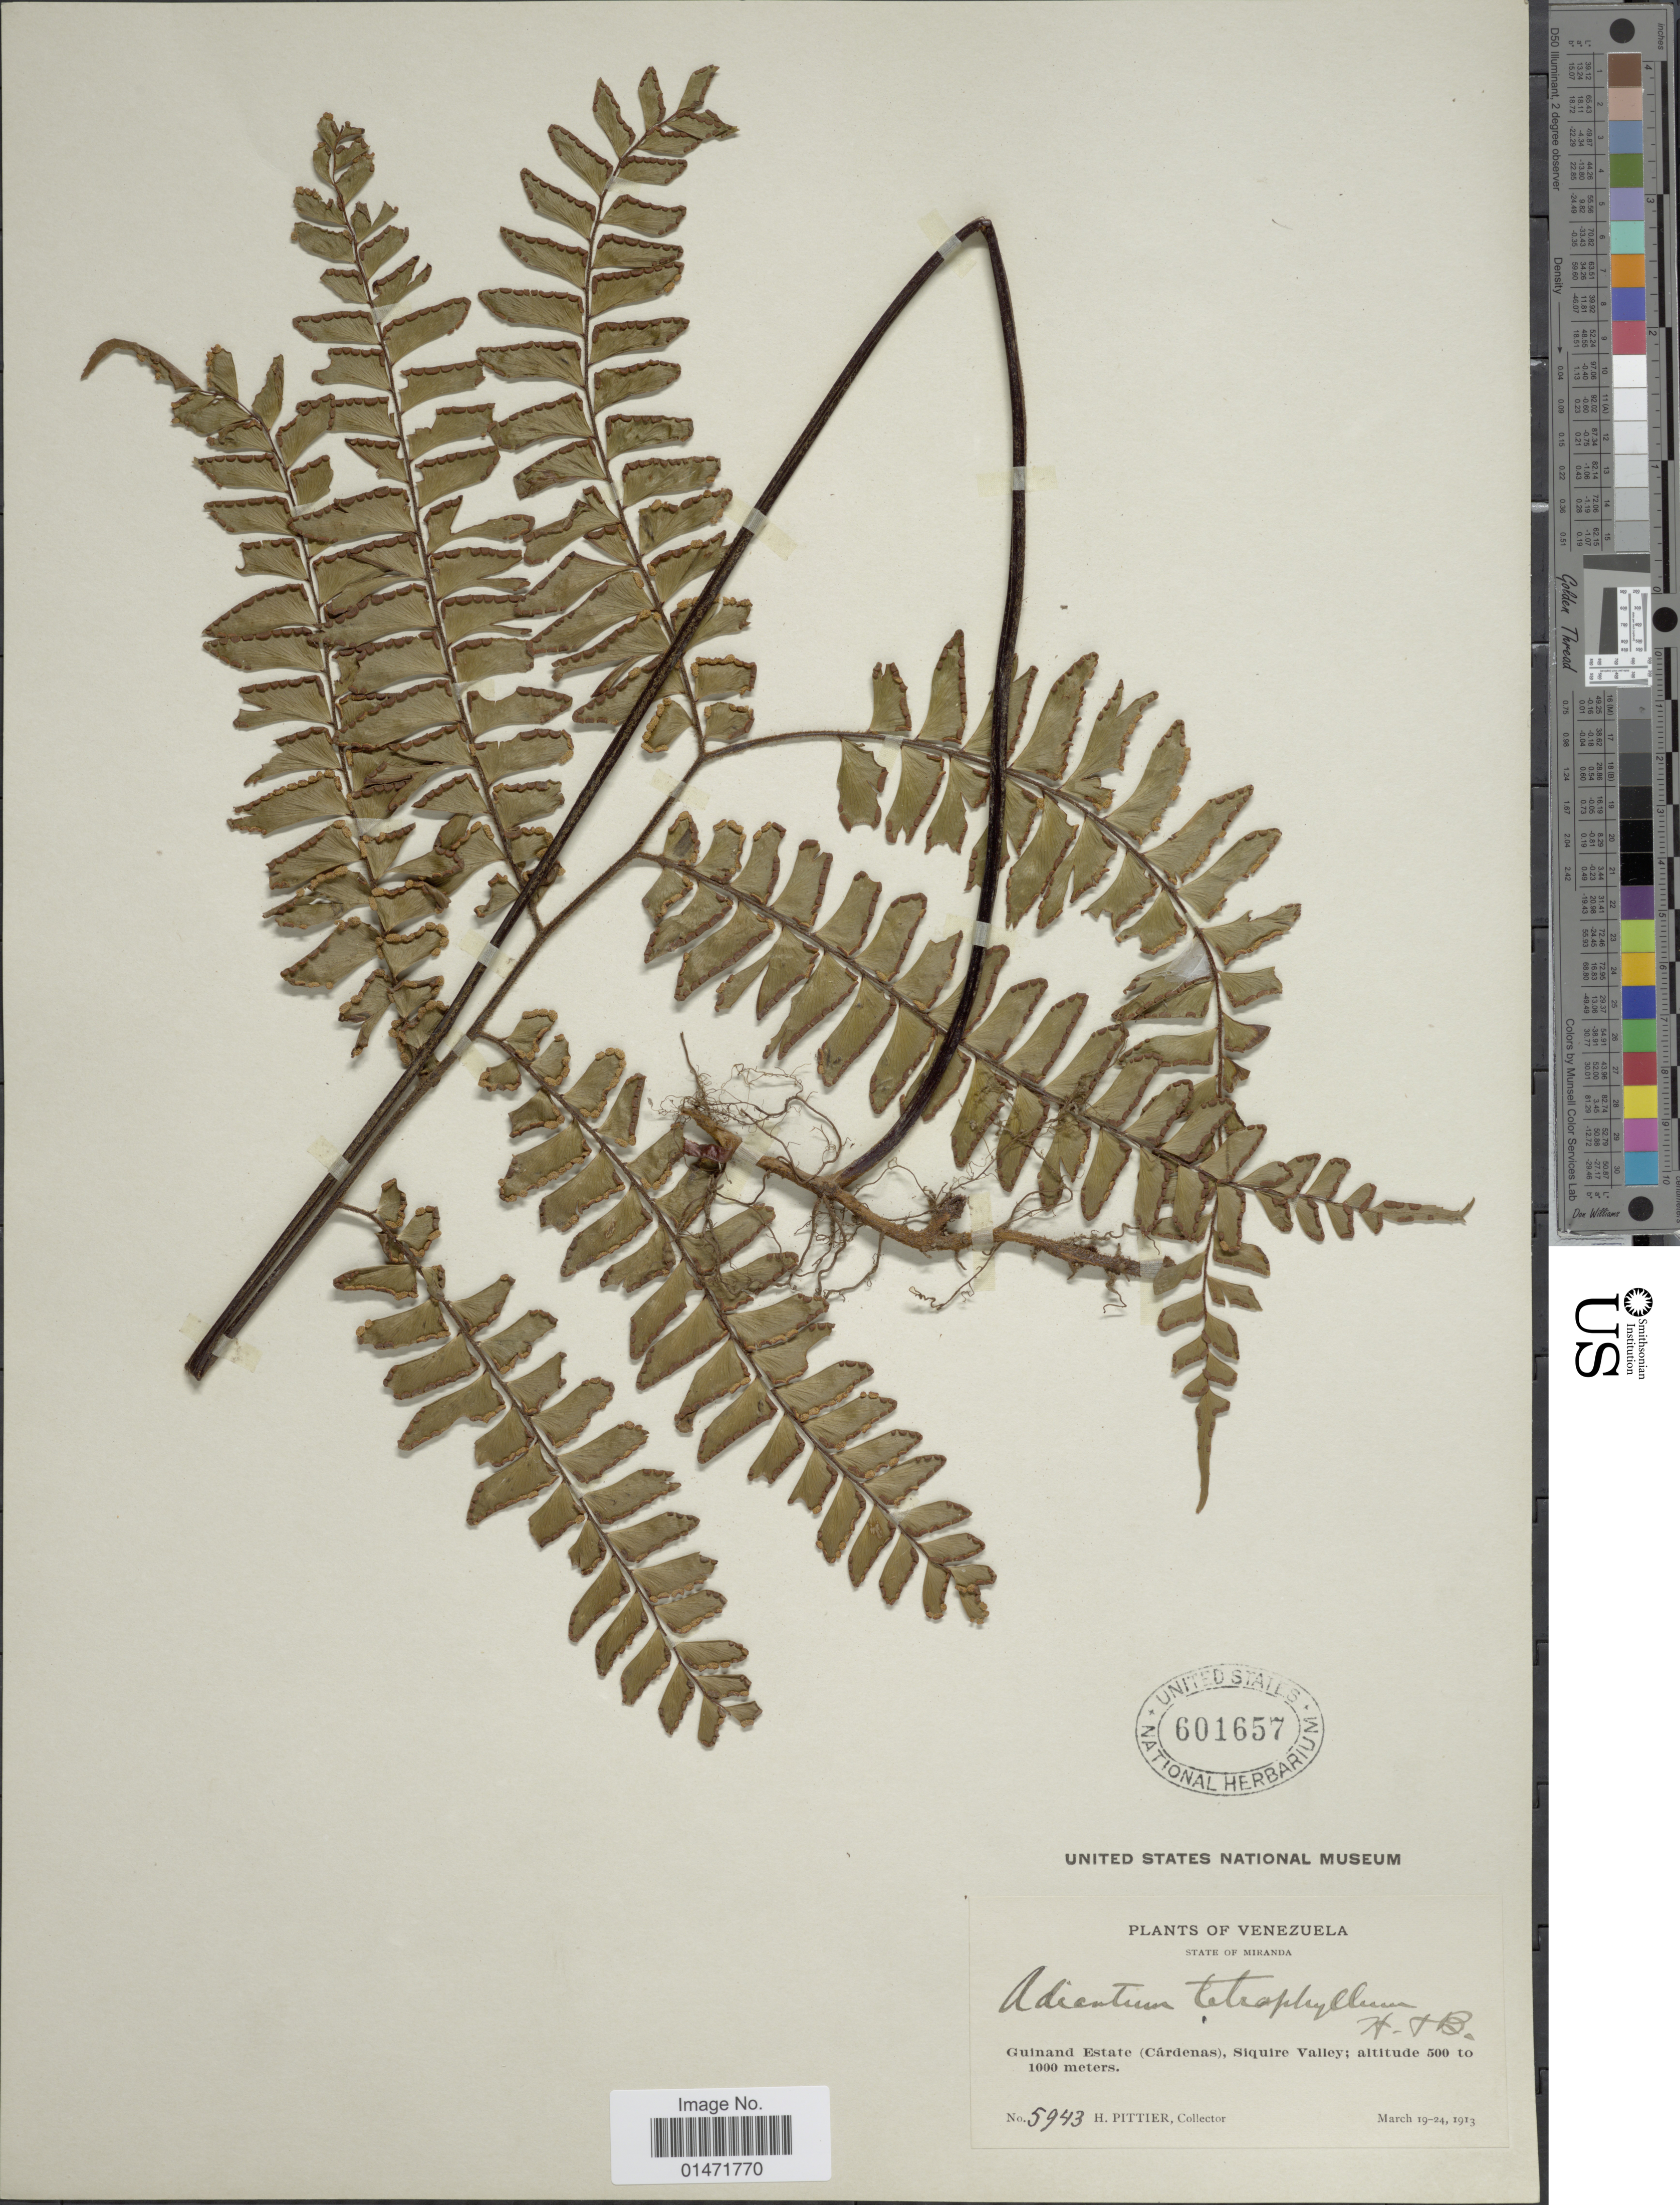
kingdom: Plantae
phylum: Tracheophyta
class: Polypodiopsida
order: Polypodiales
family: Pteridaceae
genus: Adiantum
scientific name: Adiantum tetraphyllum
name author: Humb. & Bonpl. ex Willd.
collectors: H. F. Pittier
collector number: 5943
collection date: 1913-03-19/1913-03-24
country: Venezuela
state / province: Miranda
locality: Guinand Estate (Cárdenas), Siquire Valley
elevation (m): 500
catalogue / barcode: US 601657